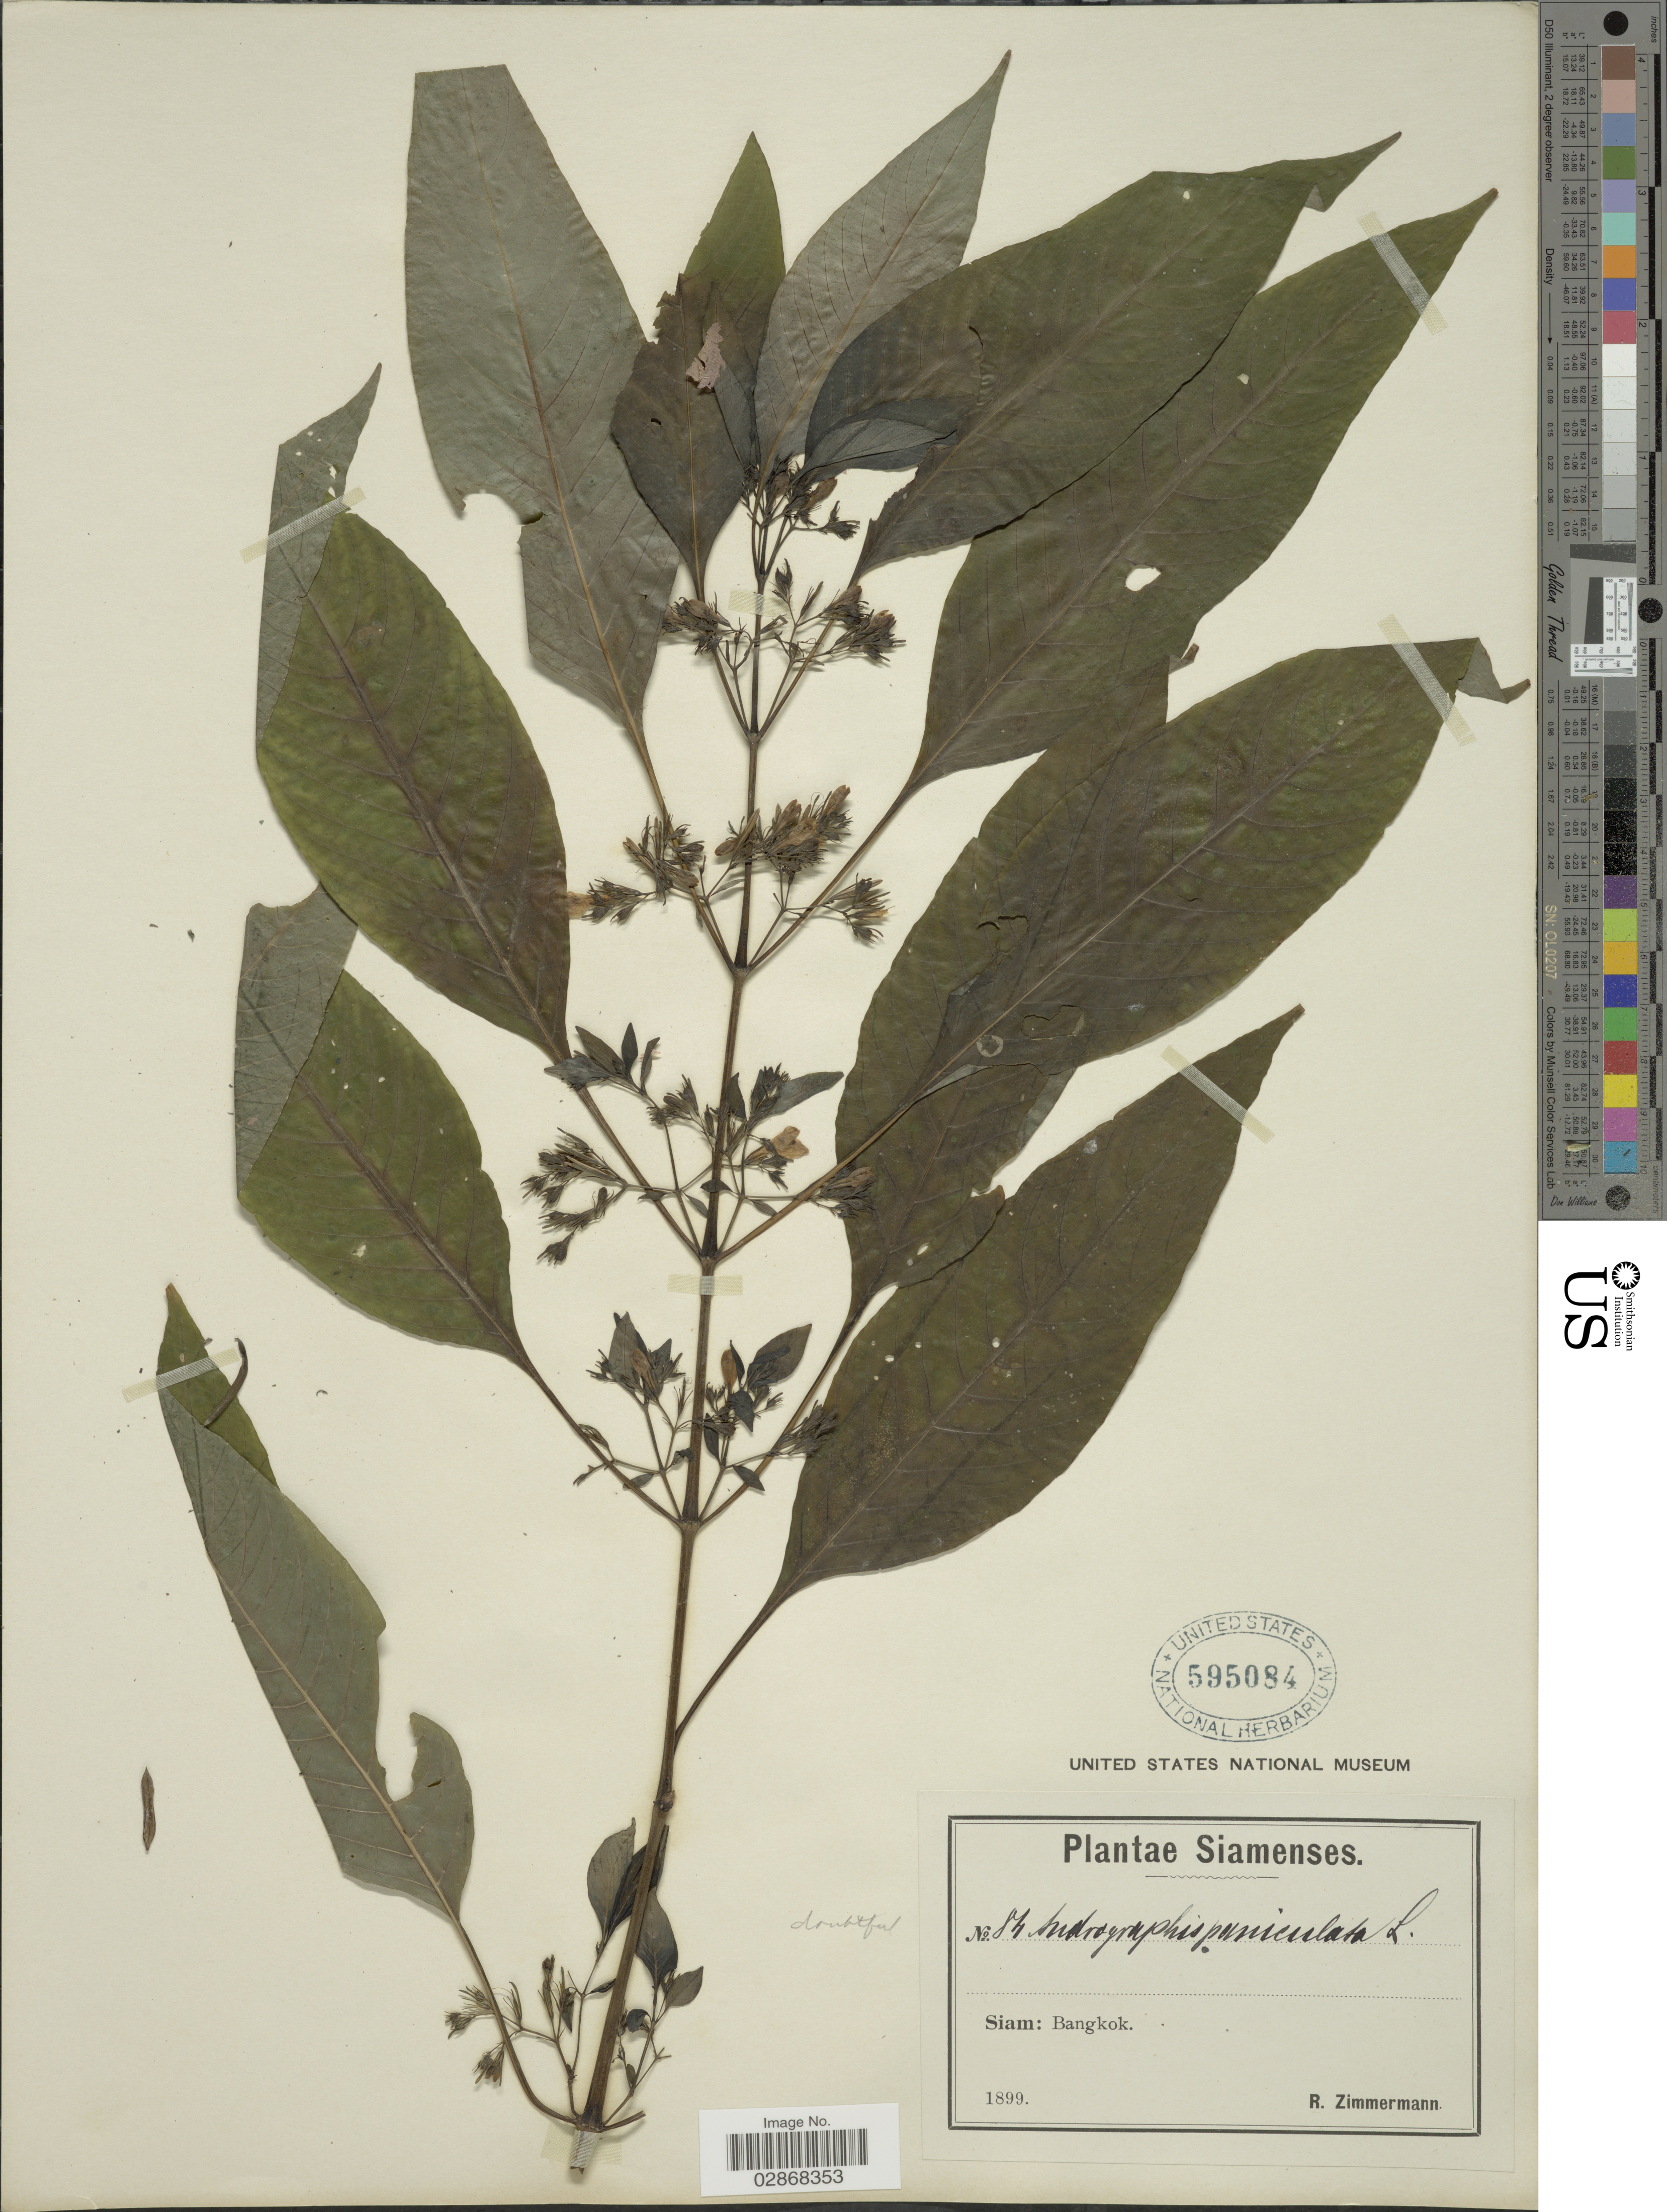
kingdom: Plantae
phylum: Tracheophyta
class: Magnoliopsida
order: Lamiales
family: Acanthaceae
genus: Andrographis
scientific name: Andrographis paniculata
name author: (Burm. f.) Nees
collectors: R. Zimmerman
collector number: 84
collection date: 1899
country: Thailand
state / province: Bangkok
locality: Siam.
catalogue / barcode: US 595084